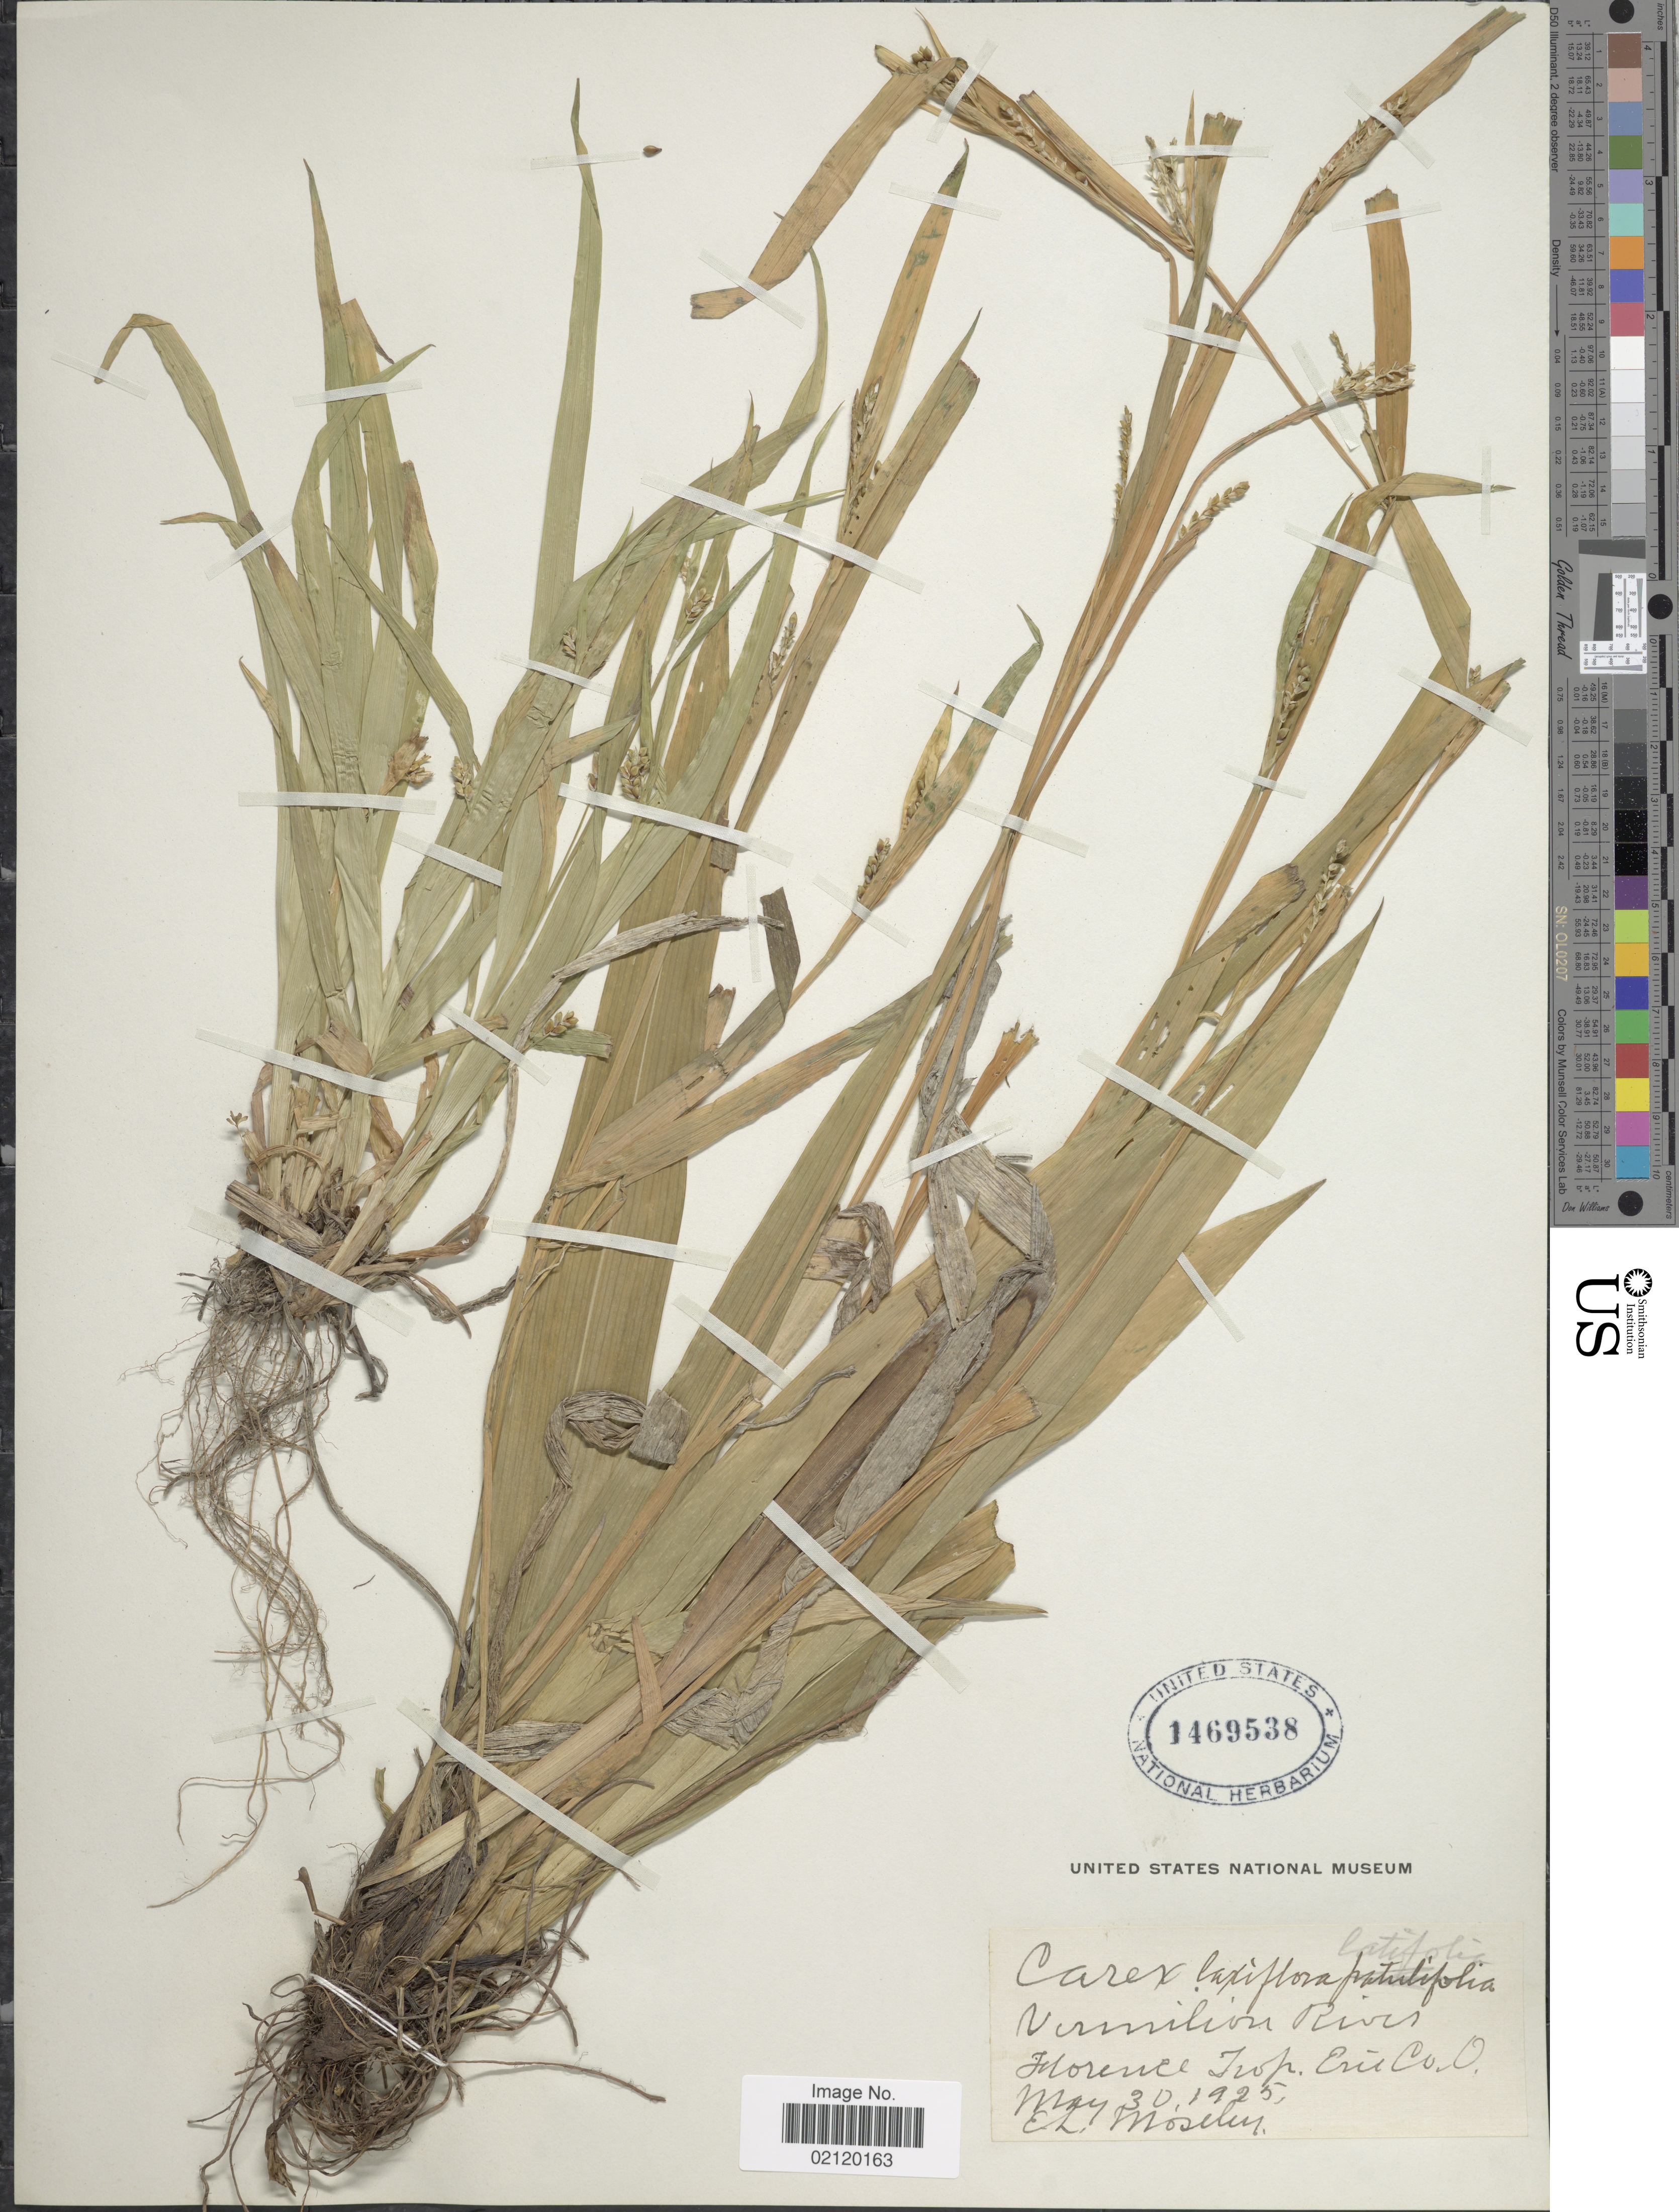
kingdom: Plantae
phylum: Tracheophyta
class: Liliopsida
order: Poales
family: Cyperaceae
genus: Carex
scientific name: Carex laxiflora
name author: Lam.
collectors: E. Moseley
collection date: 1925-05-30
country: United States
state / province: Ohio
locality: Vermillion River. Florence Twp. Erie Co. O.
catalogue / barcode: US 1469538